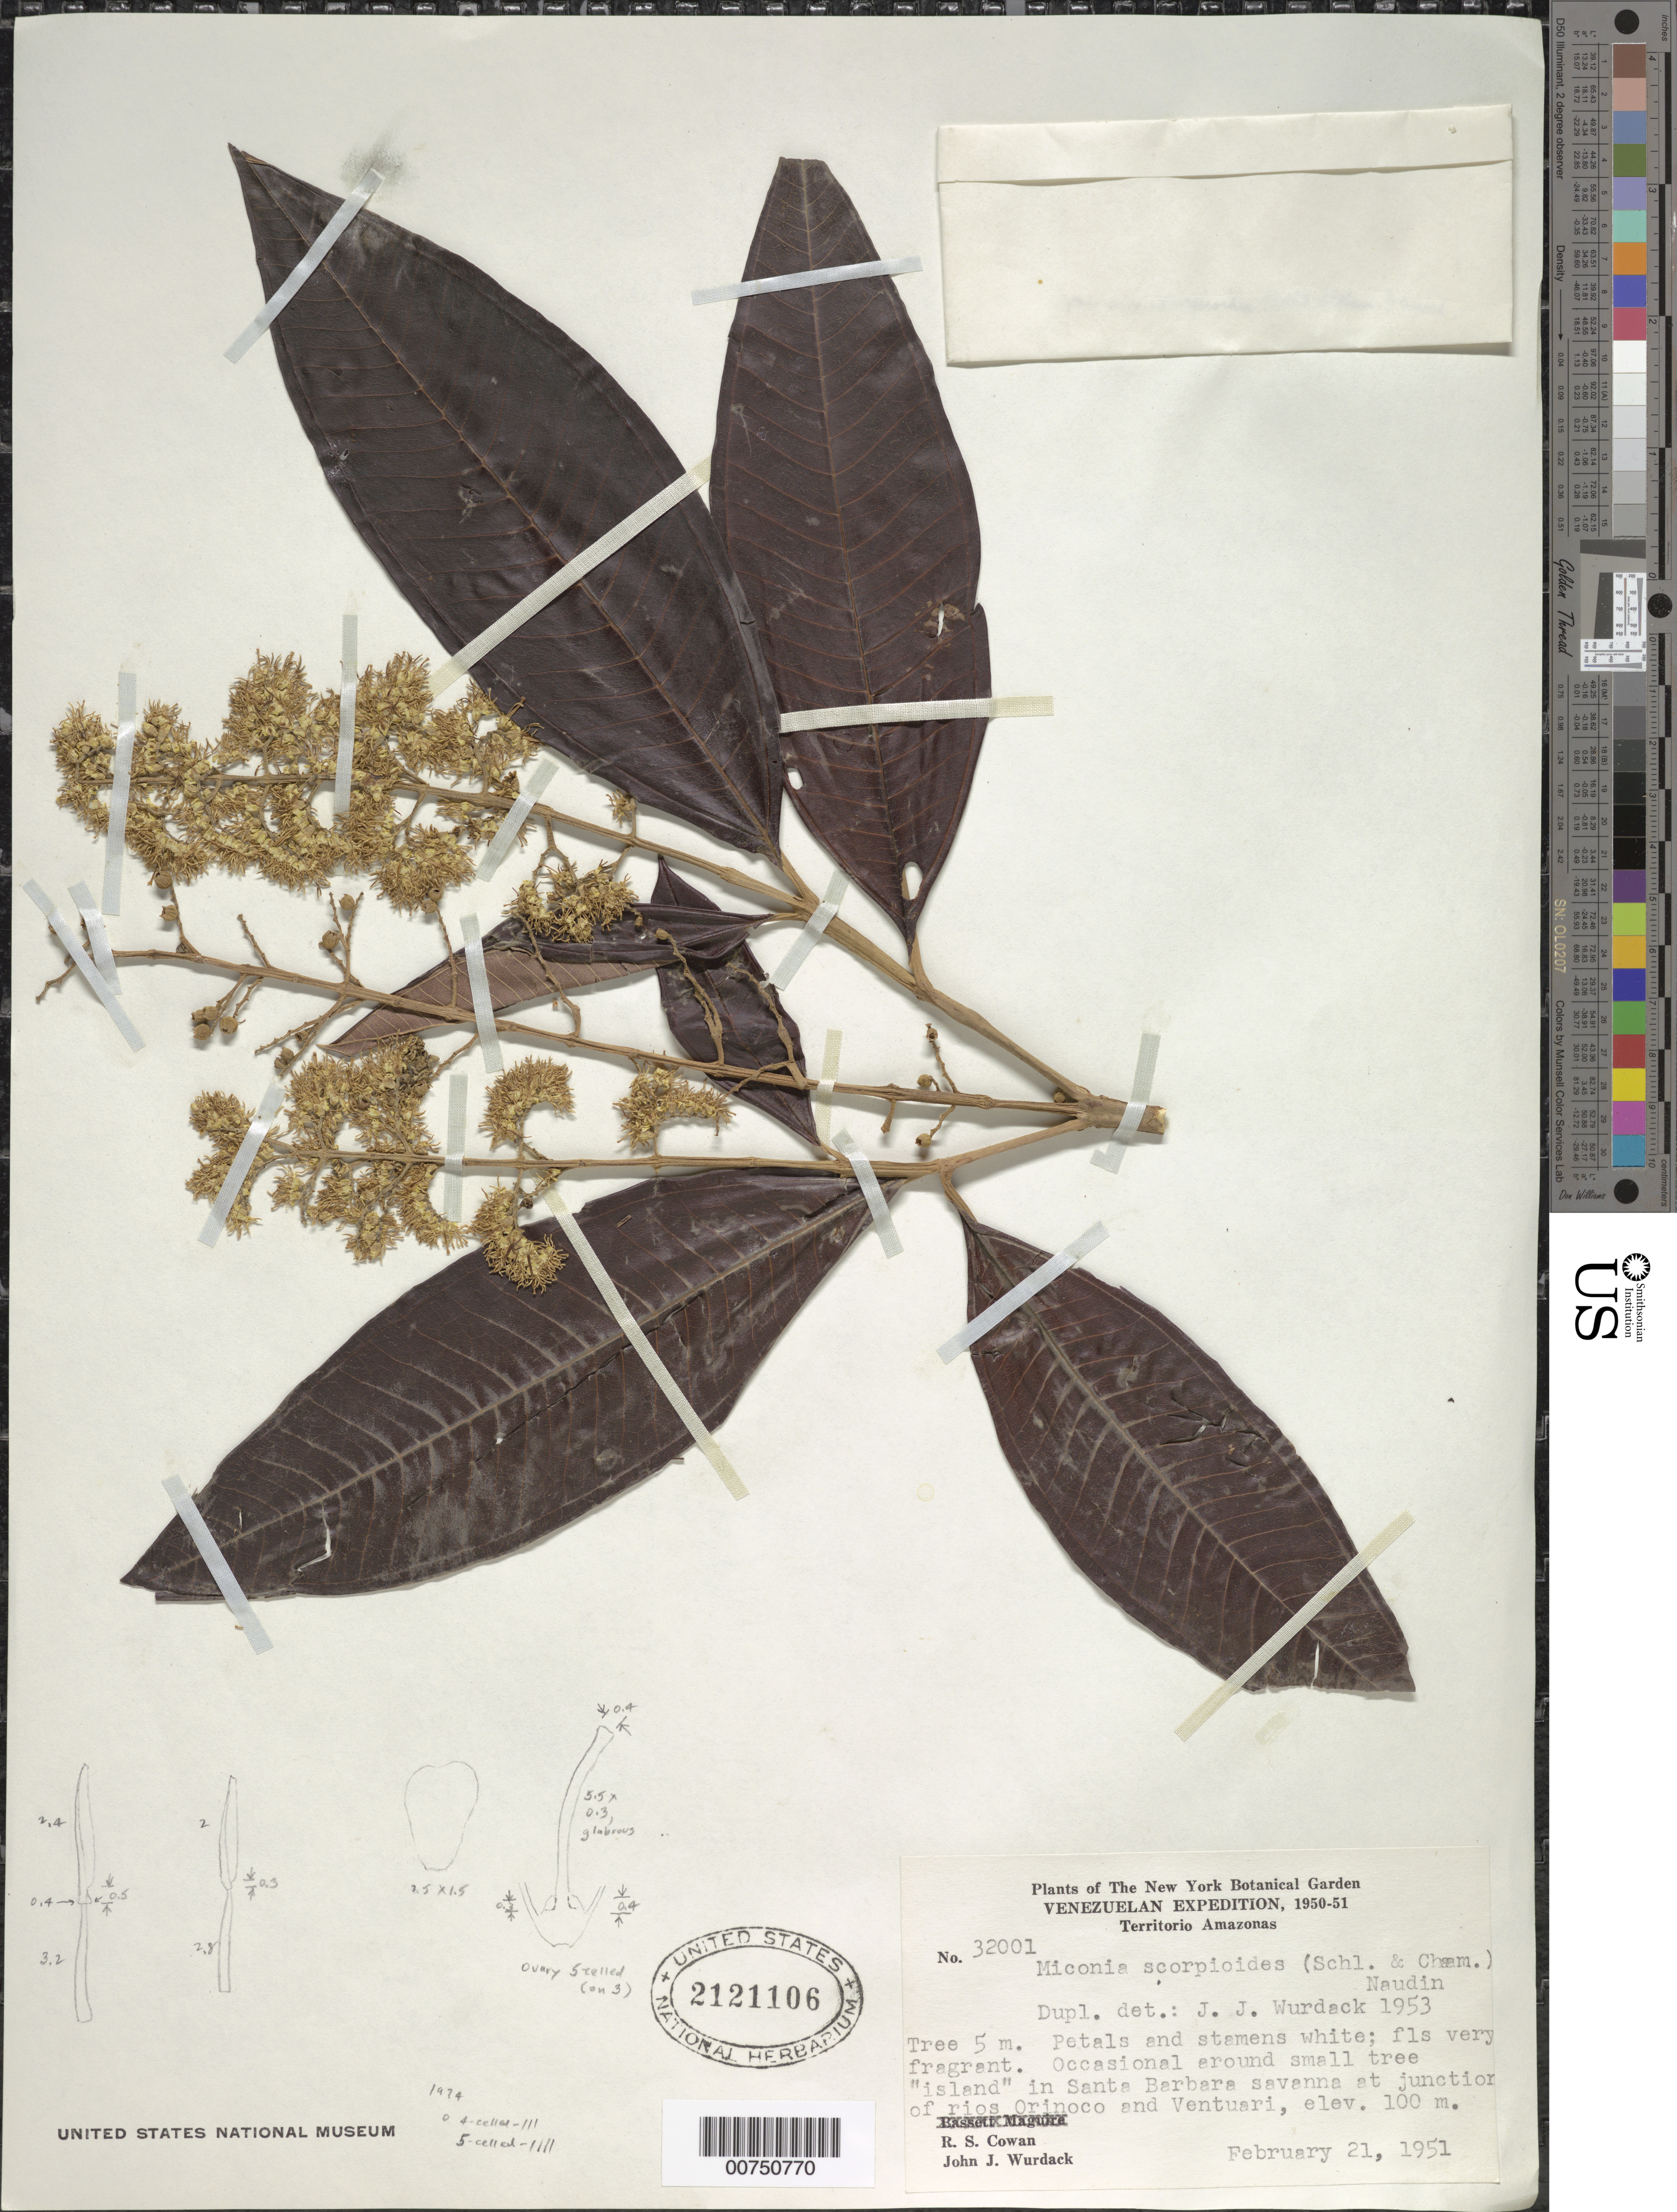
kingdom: Plantae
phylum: Tracheophyta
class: Magnoliopsida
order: Myrtales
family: Melastomataceae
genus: Miconia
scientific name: Miconia scorpioides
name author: (Schltdl. & Cham.) Naudin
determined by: Wurdack, John J., (US), US (UNITED STATES)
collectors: R. S. Cowan & J. J. Wurdack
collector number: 32001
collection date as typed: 21-Feb-51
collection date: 1951-02-21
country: Venezuela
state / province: Amazonas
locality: Santa Barbara, just above (at junction with río Ventuari), along Río Orinoco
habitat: Around small tree "island" in savanna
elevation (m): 100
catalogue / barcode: US 2121106